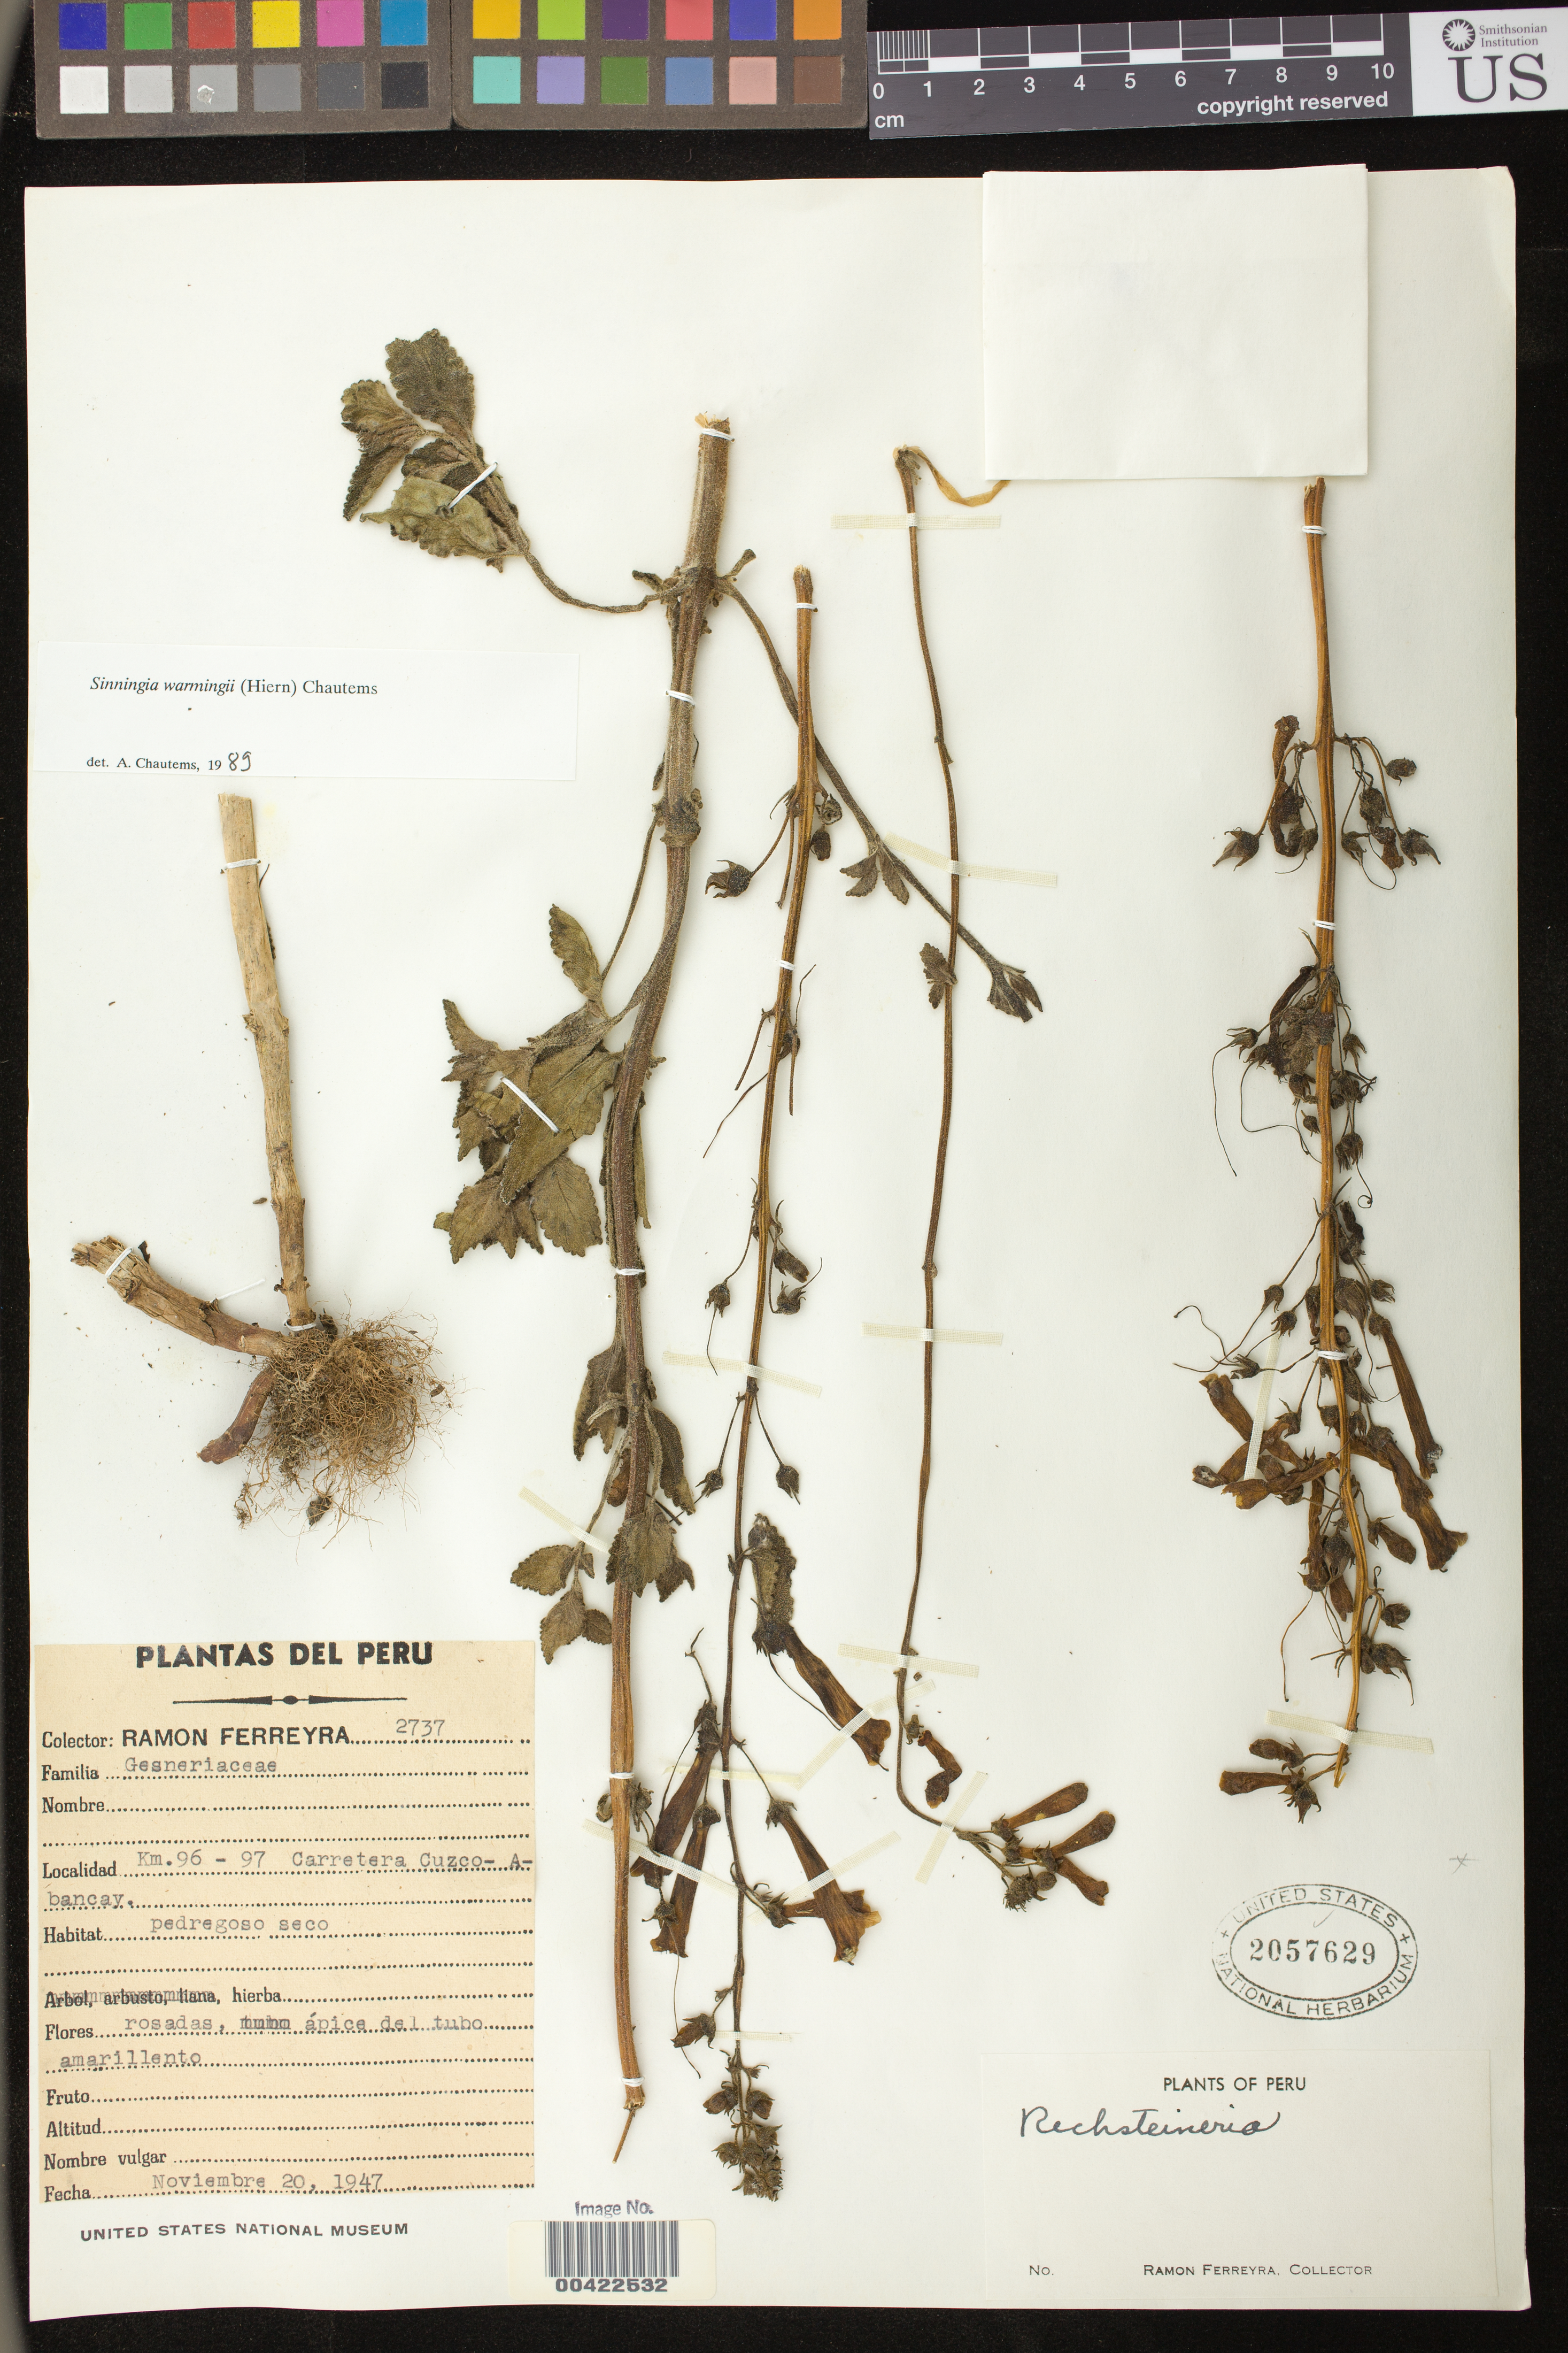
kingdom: Plantae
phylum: Tracheophyta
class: Magnoliopsida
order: Lamiales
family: Gesneriaceae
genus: Sinningia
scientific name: Sinningia warmingii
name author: (Hiern) Chautems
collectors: R. A. Ferreyra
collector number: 2737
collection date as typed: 20 Nov 1947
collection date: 1947-11-20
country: Peru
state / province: Cusco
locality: Km 96-97, Carretera Cuzco - Abancay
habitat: Pedregoso seco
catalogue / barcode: US 2057629